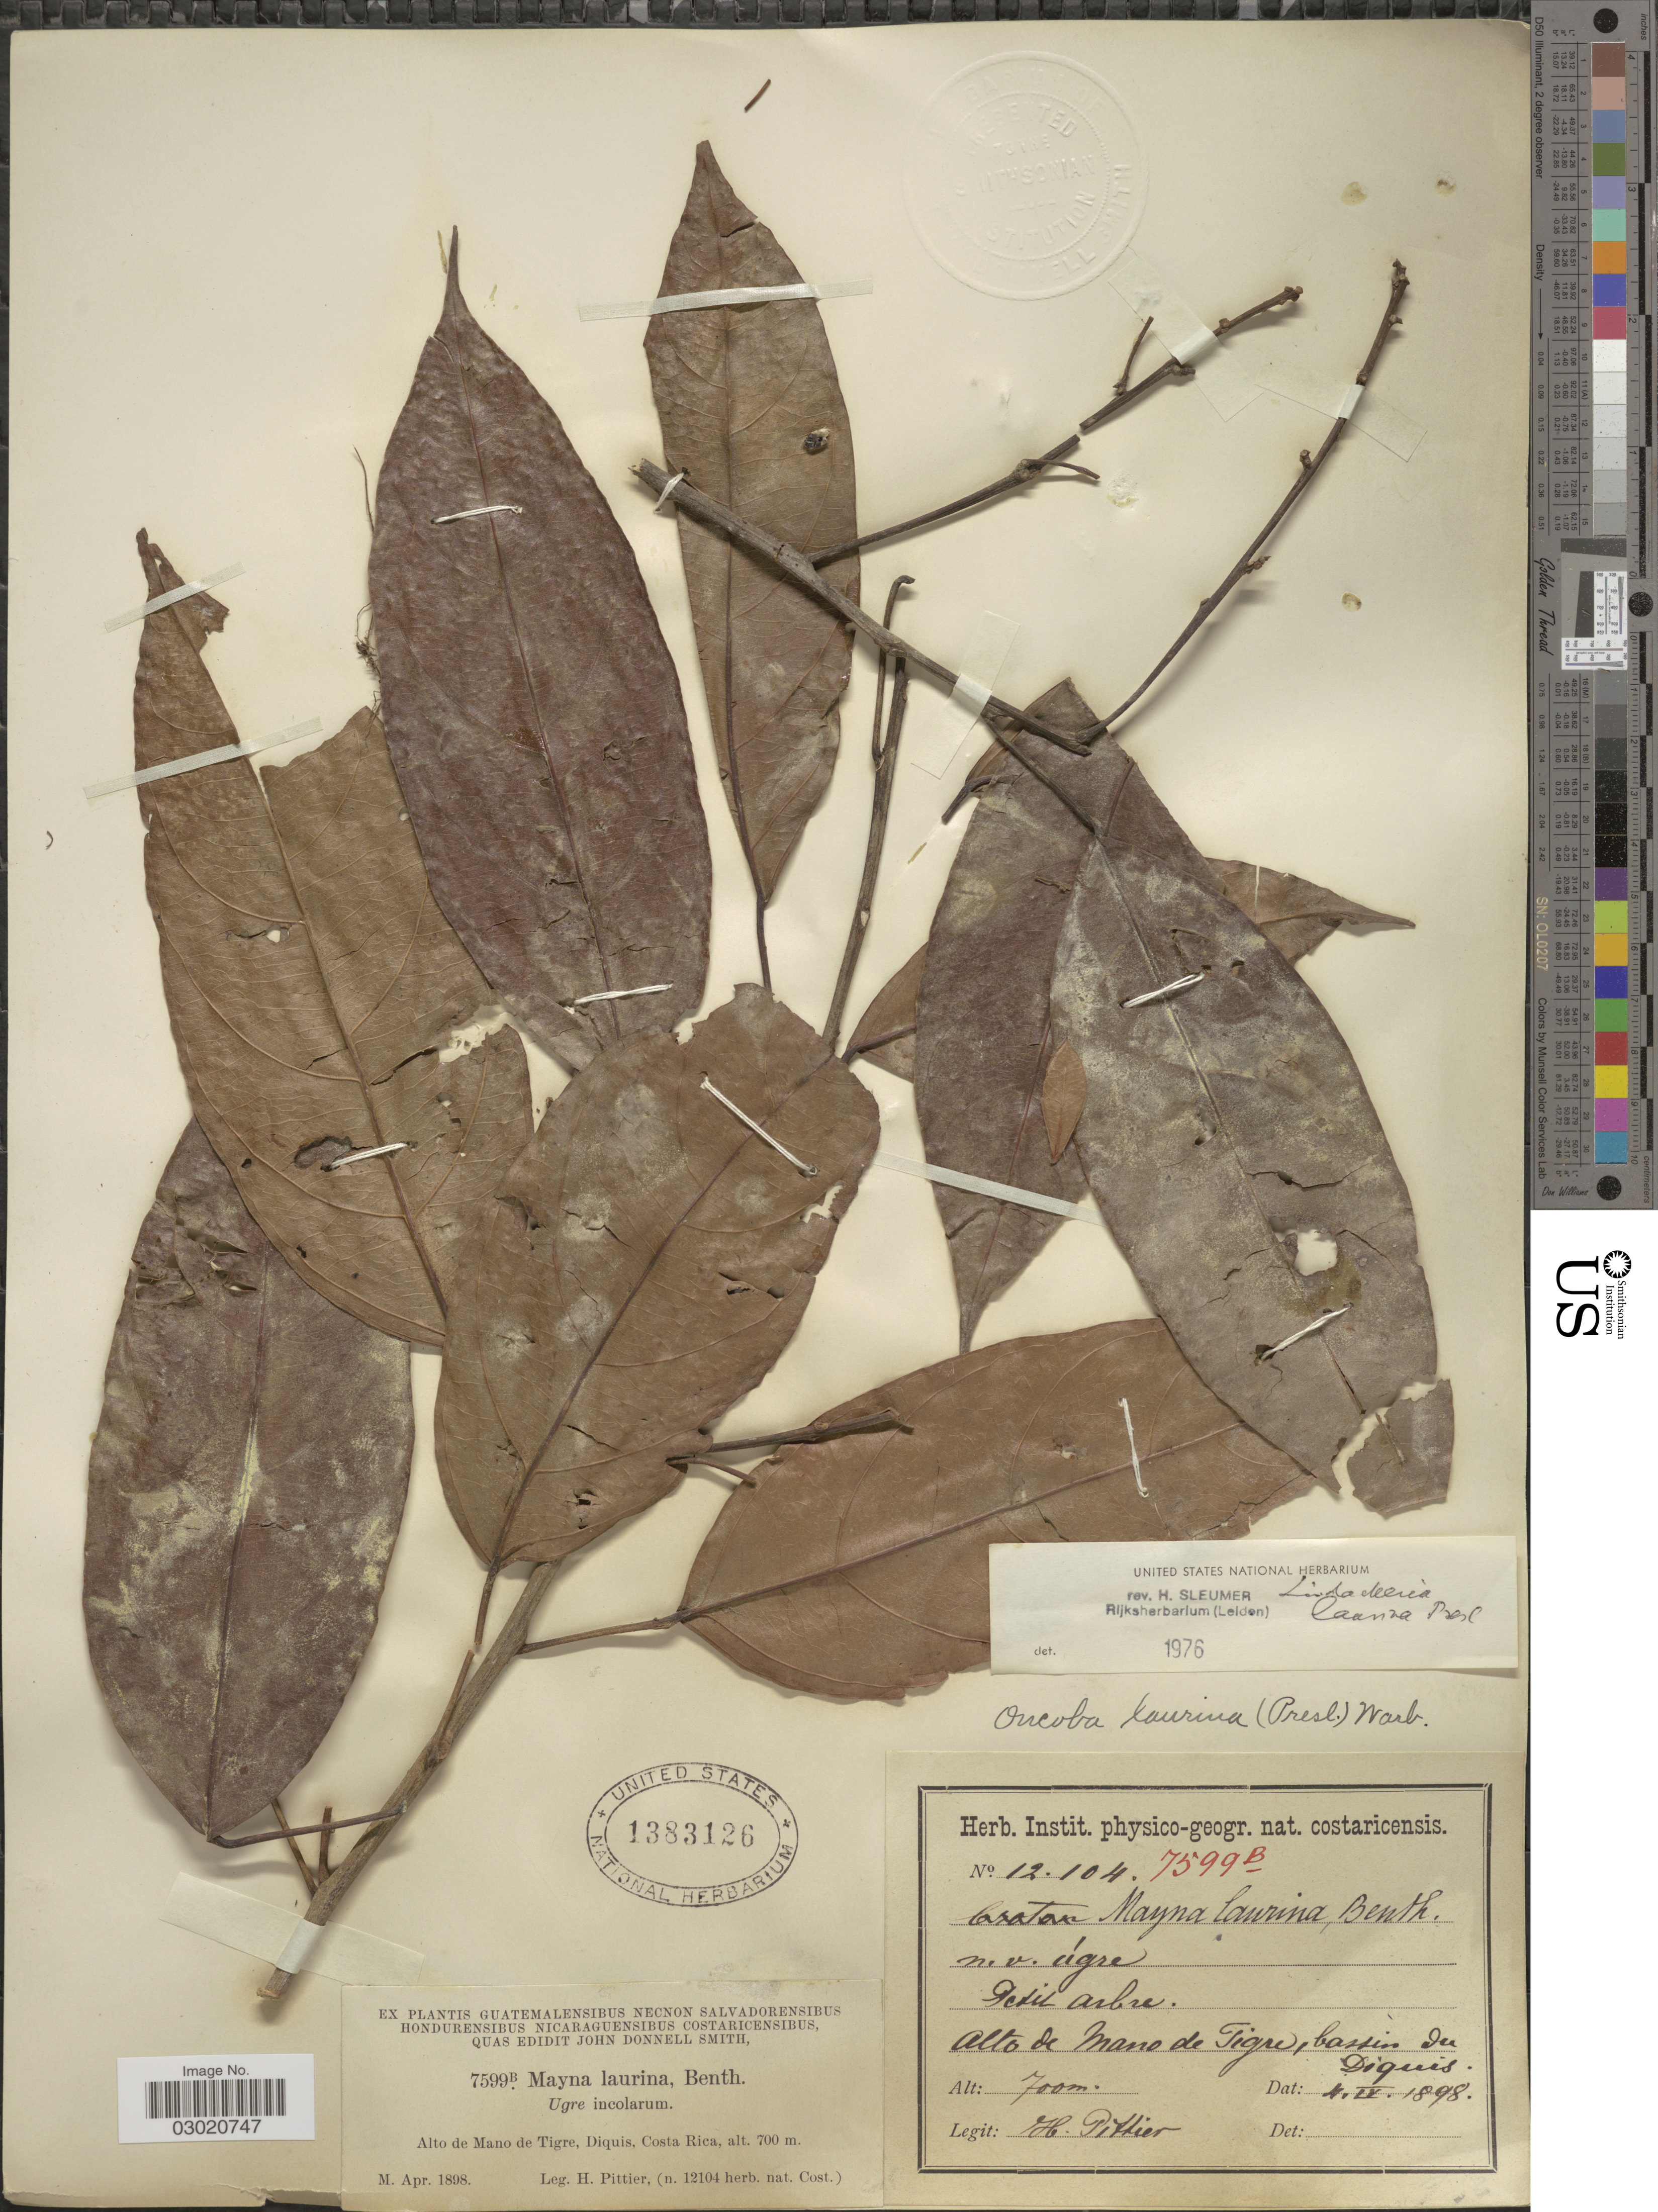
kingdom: Plantae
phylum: Tracheophyta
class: Magnoliopsida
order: Malpighiales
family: Achariaceae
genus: Lindackeria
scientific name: Lindackeria laurina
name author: C. Presl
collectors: H. F. Pittier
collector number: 12104/7599B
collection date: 1898-04-04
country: Costa Rica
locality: Alto de Mano de Tigre, bassin du Diquis.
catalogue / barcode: US 1383126